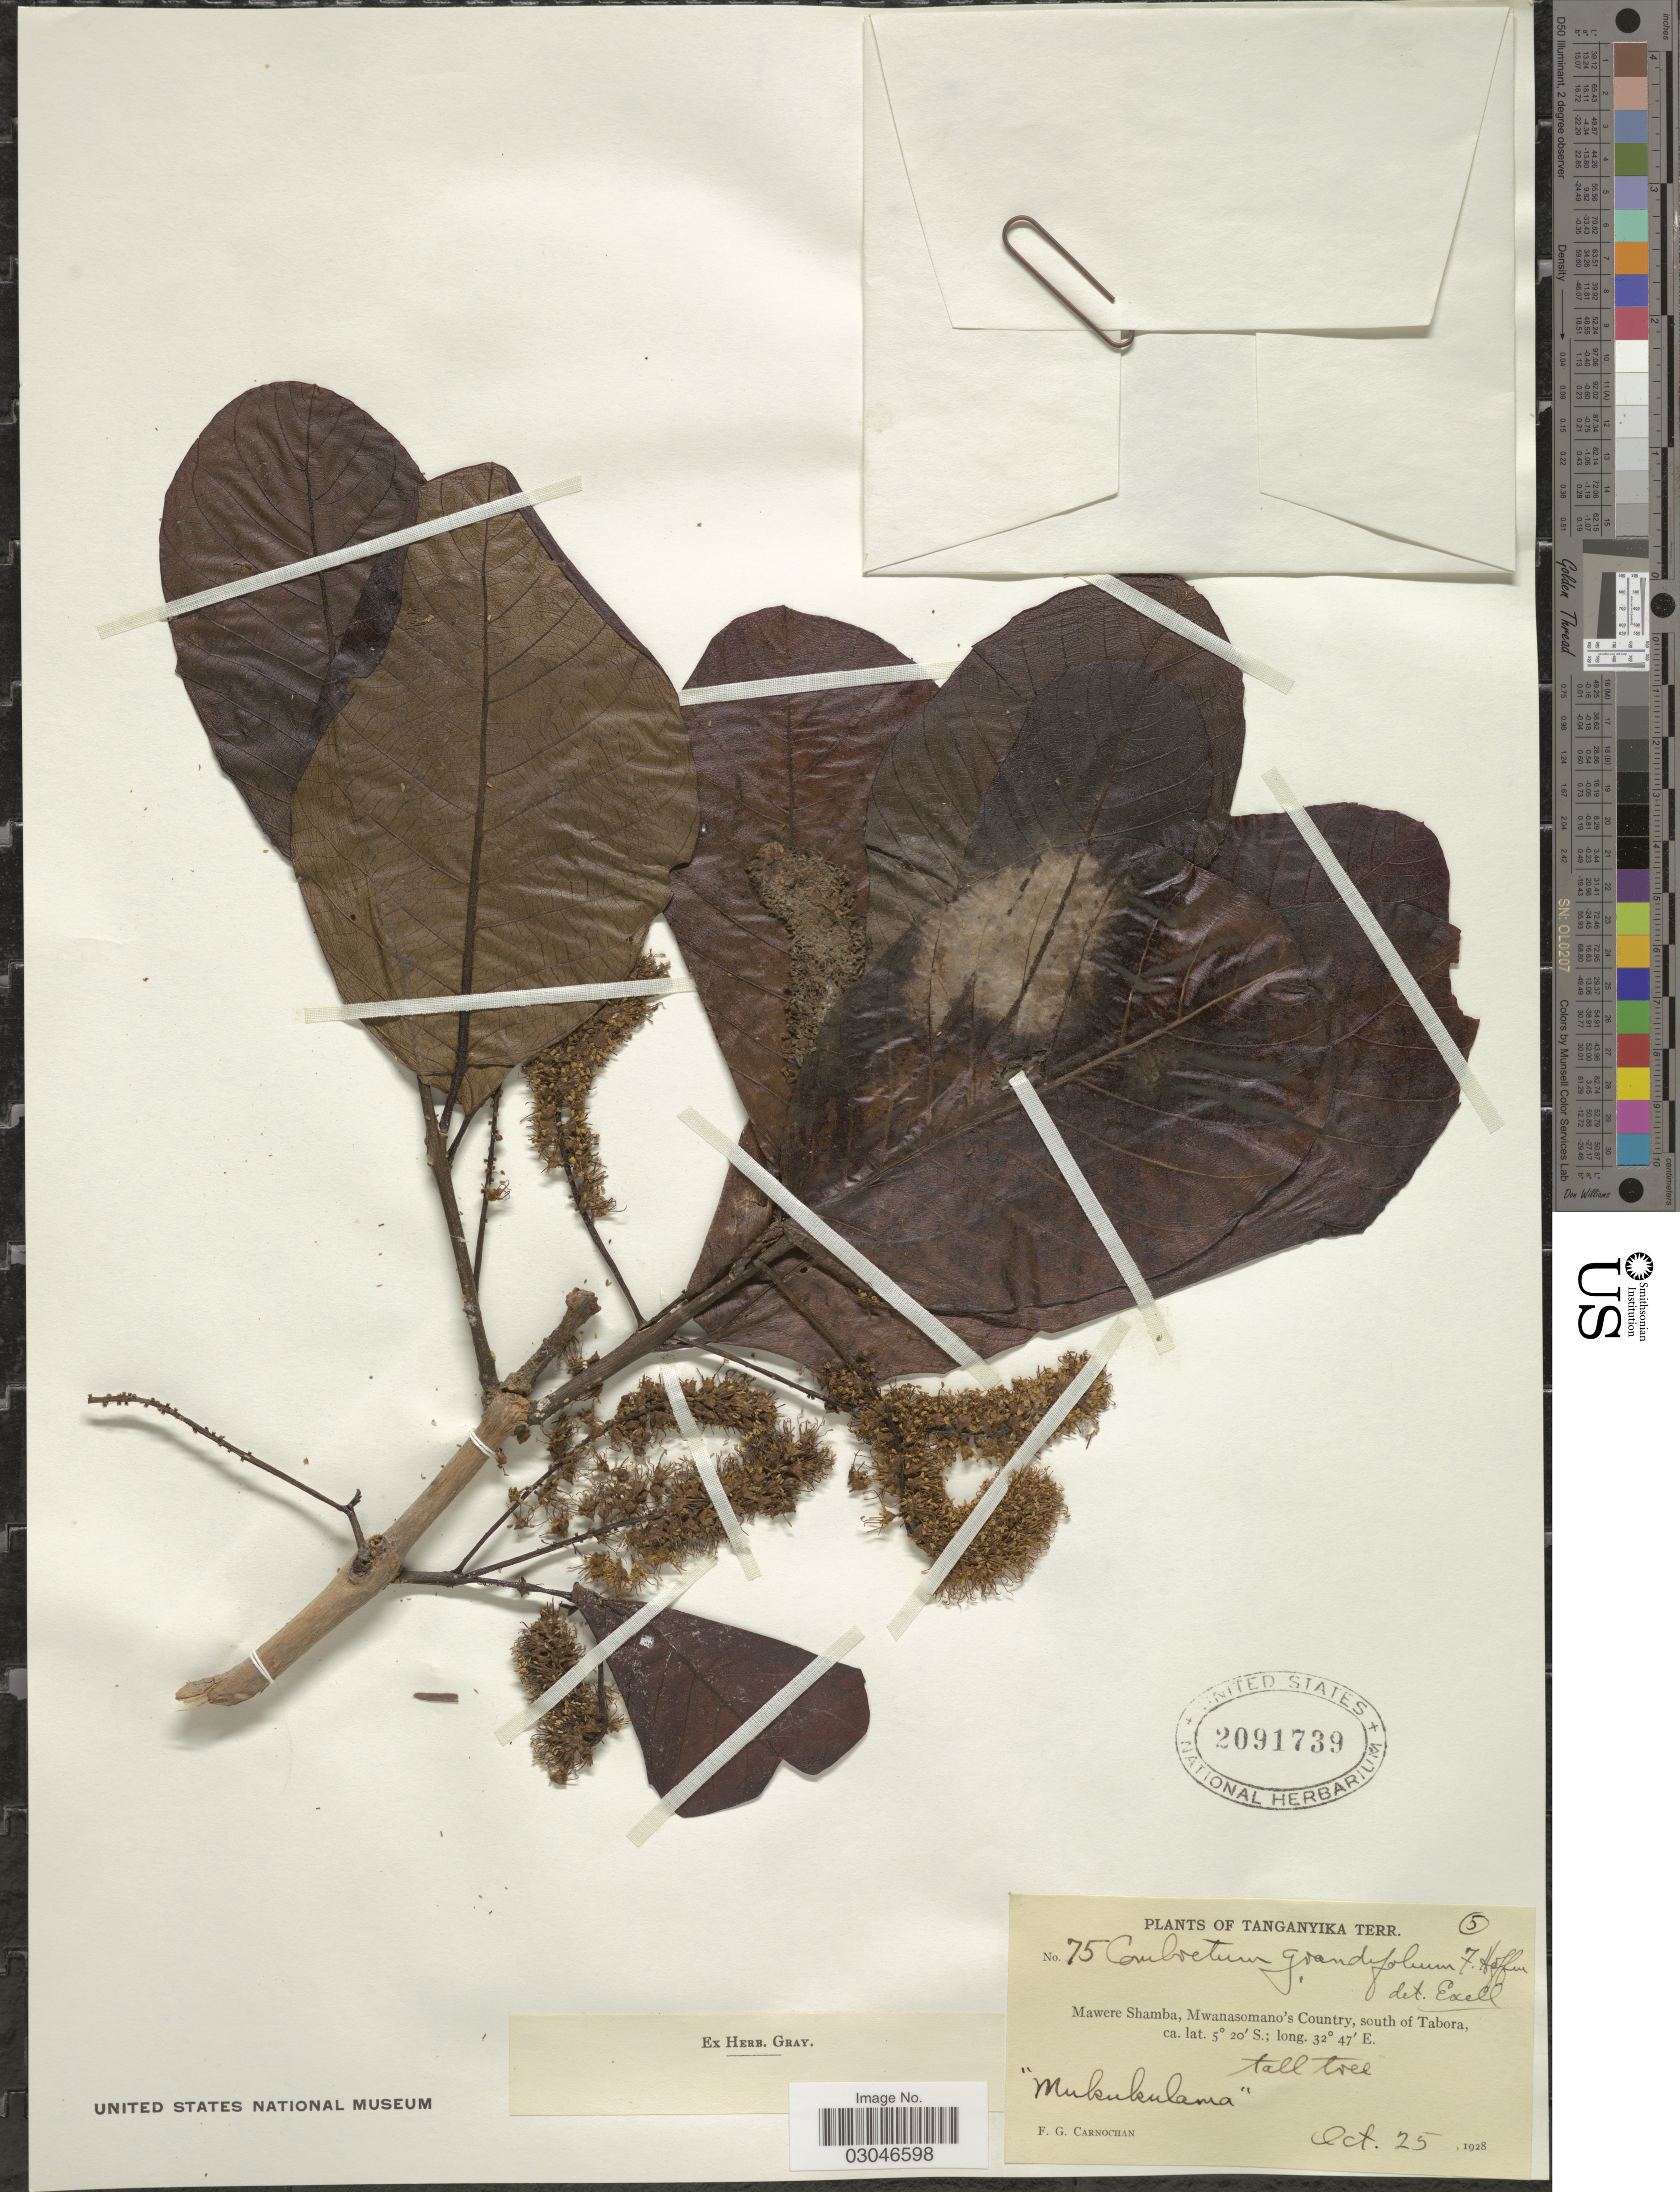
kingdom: Plantae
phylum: Tracheophyta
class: Magnoliopsida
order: Myrtales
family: Combretaceae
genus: Combretum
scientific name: Combretum grandifolium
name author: F. Hoffm.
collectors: F. Carnochan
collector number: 75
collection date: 1928-10-25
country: Tanzania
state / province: Tabora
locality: Tanganyika Terr. Mawere Shamba, Mwanasomano's Country, south of Tabora.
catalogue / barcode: US 2091739